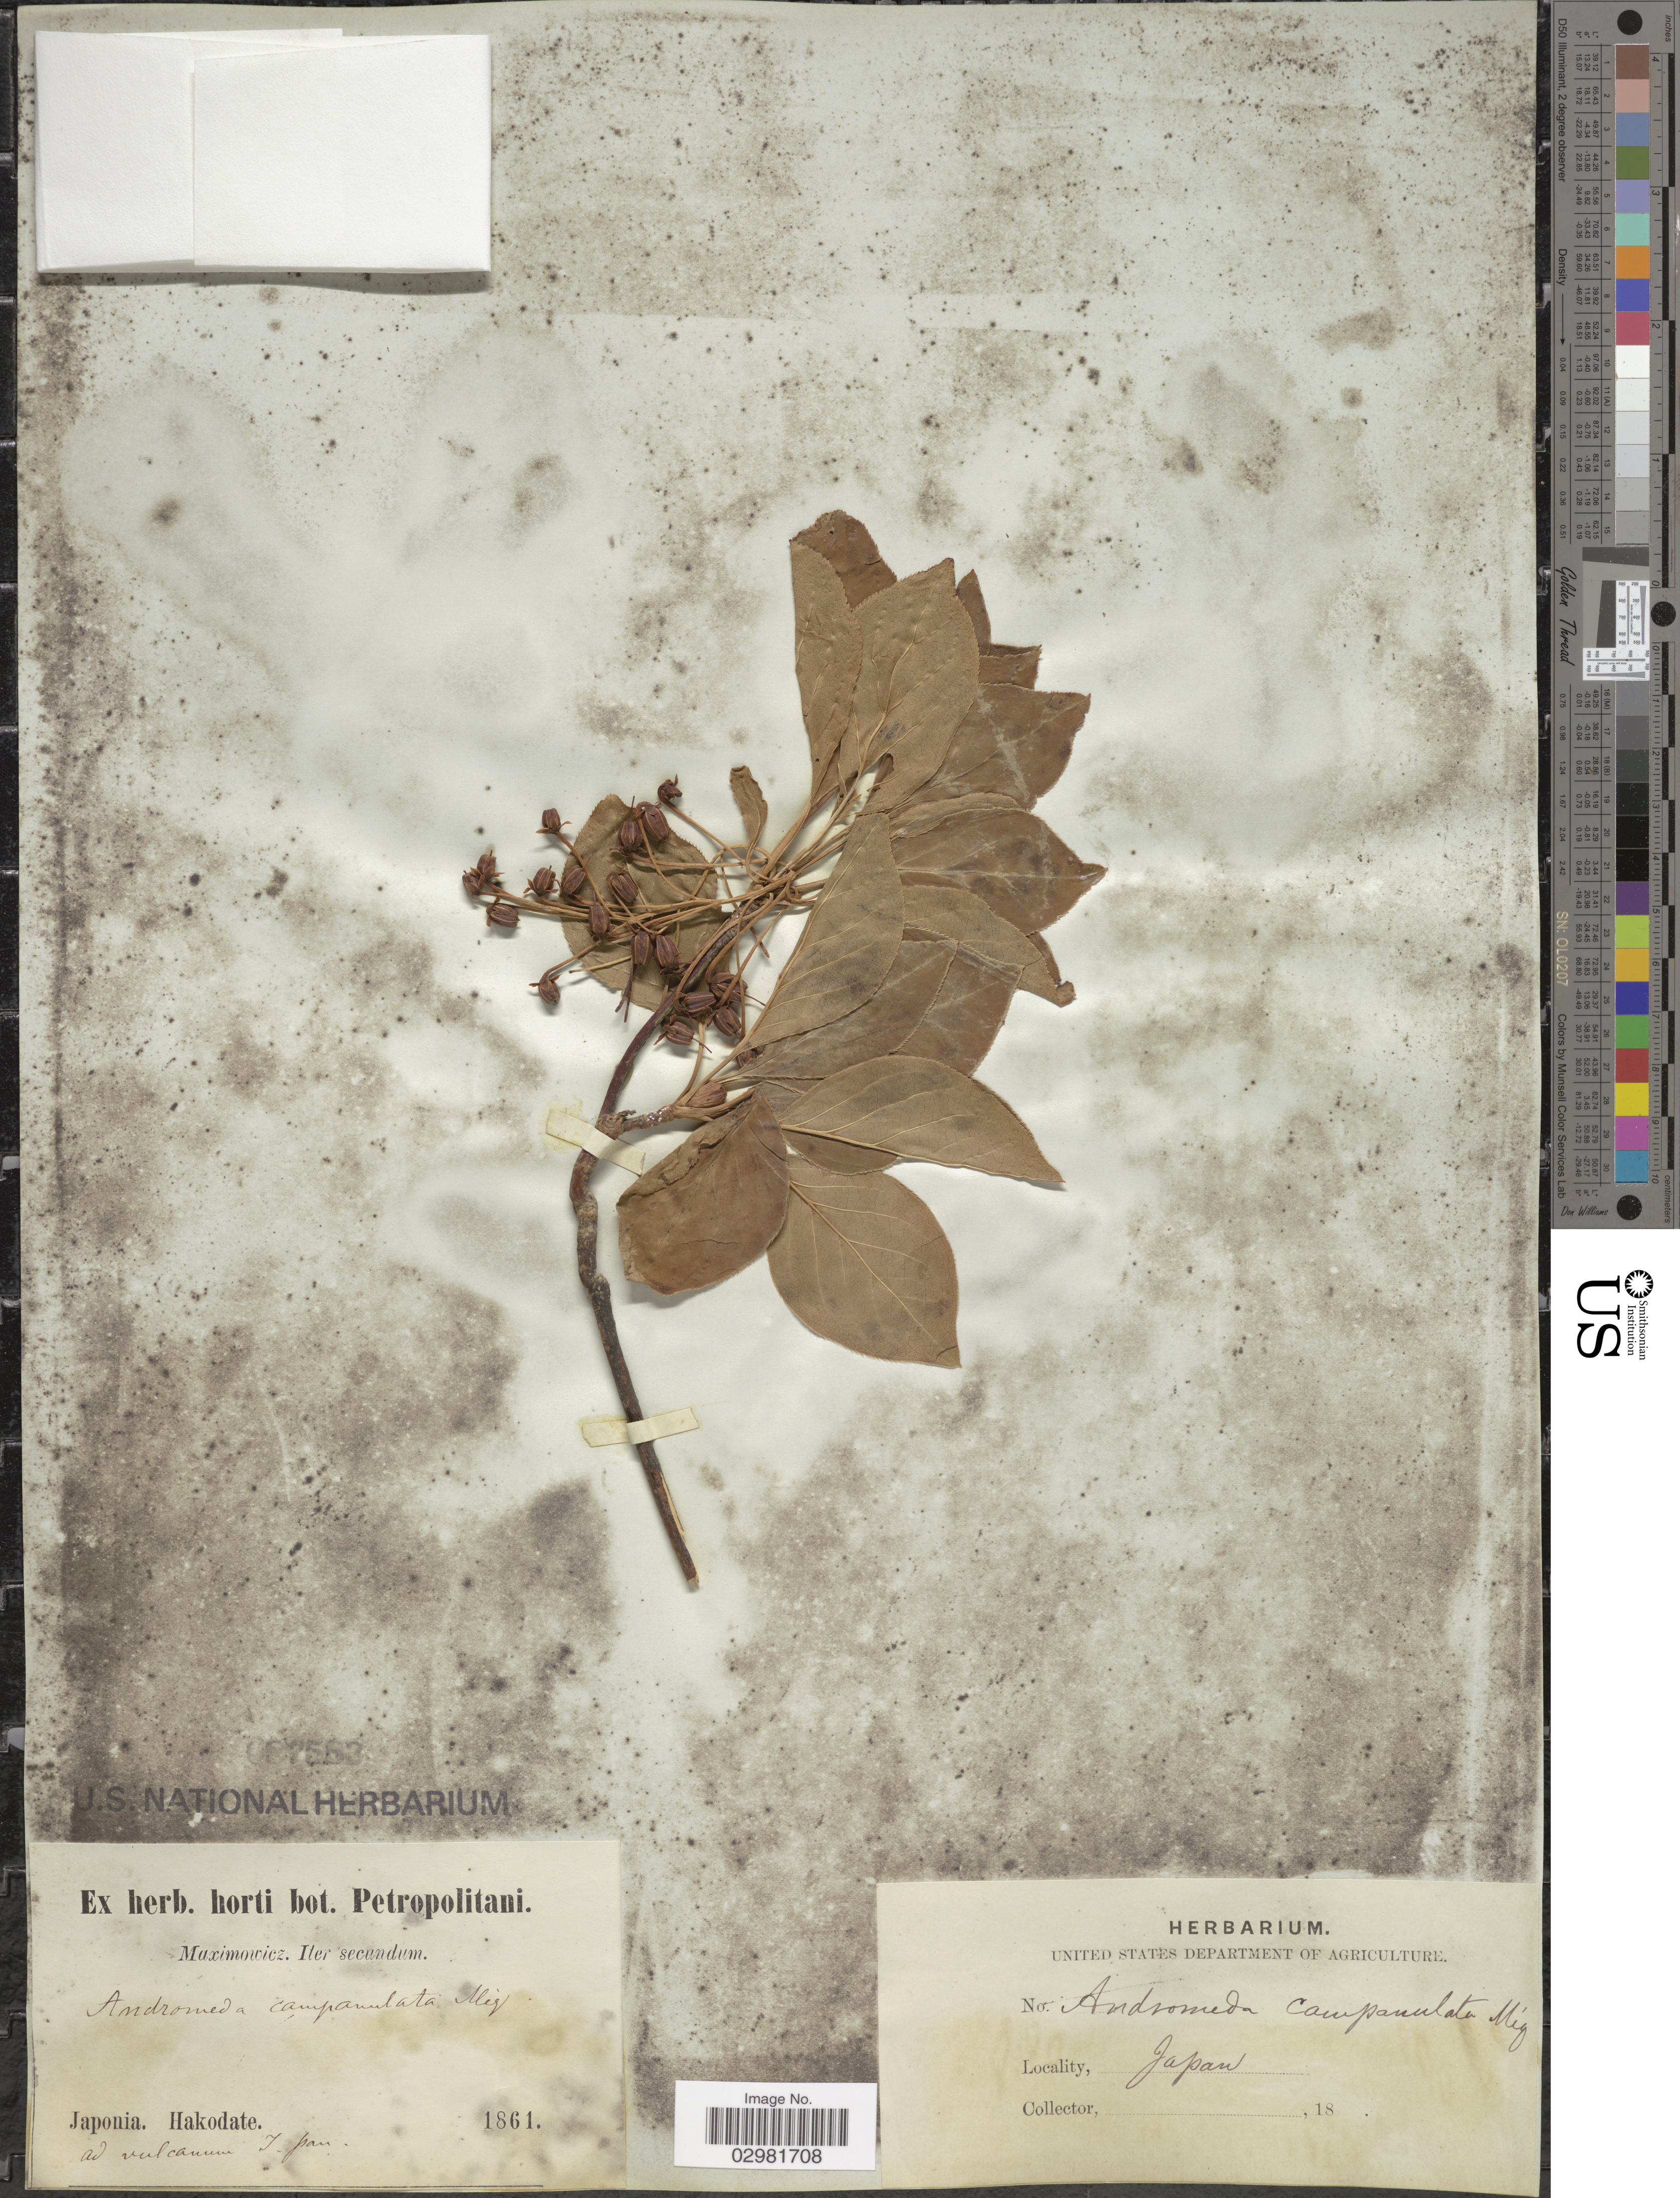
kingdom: Plantae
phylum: Tracheophyta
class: Magnoliopsida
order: Ericales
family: Ericaceae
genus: Enkianthus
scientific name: Enkianthus campanulatus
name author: (Miq.) G. Nicholson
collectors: Maximowicz, --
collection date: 1861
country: Japan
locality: Japonia. Hakodate.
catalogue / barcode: US 87583